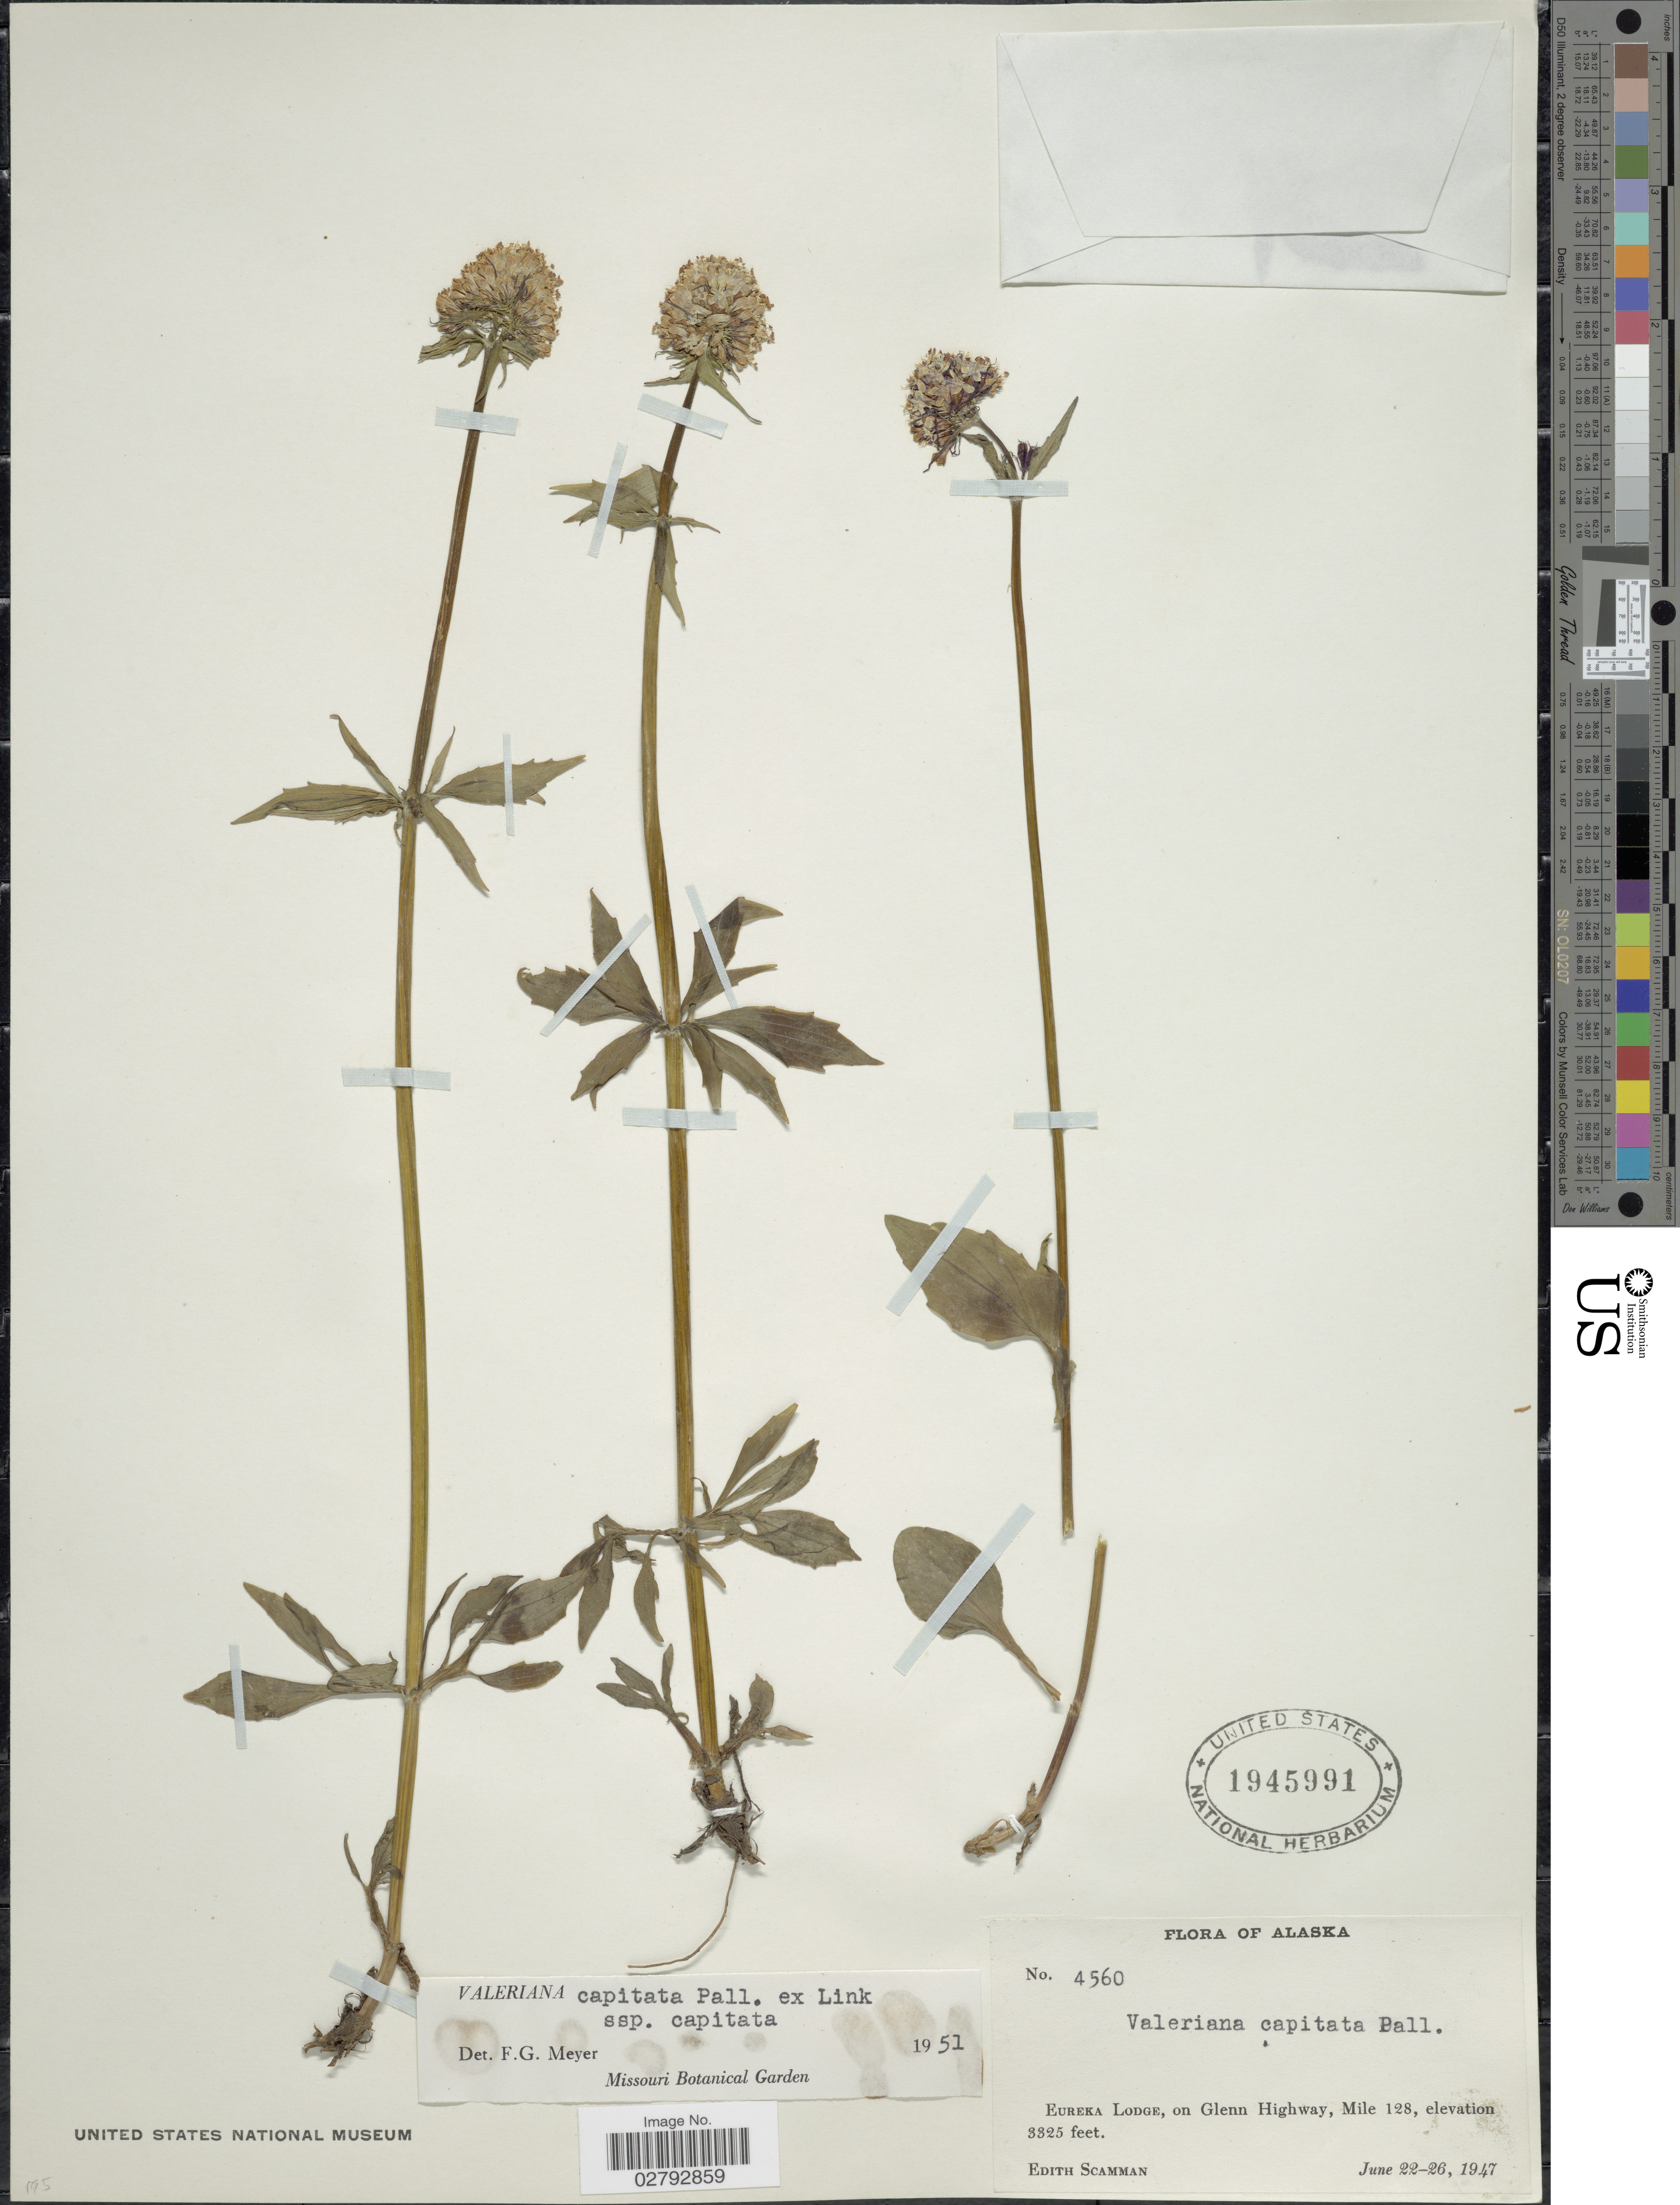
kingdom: Plantae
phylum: Tracheophyta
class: Magnoliopsida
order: Dipsacales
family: Caprifoliaceae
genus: Valeriana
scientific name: Valeriana capitata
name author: Link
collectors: E. Scamman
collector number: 4560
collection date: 1947-06-22/1947-06-26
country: United States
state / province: Alaska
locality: Eureka Lodge, on Glenn Highway, Mile 128.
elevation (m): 1013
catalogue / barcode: US 1945991